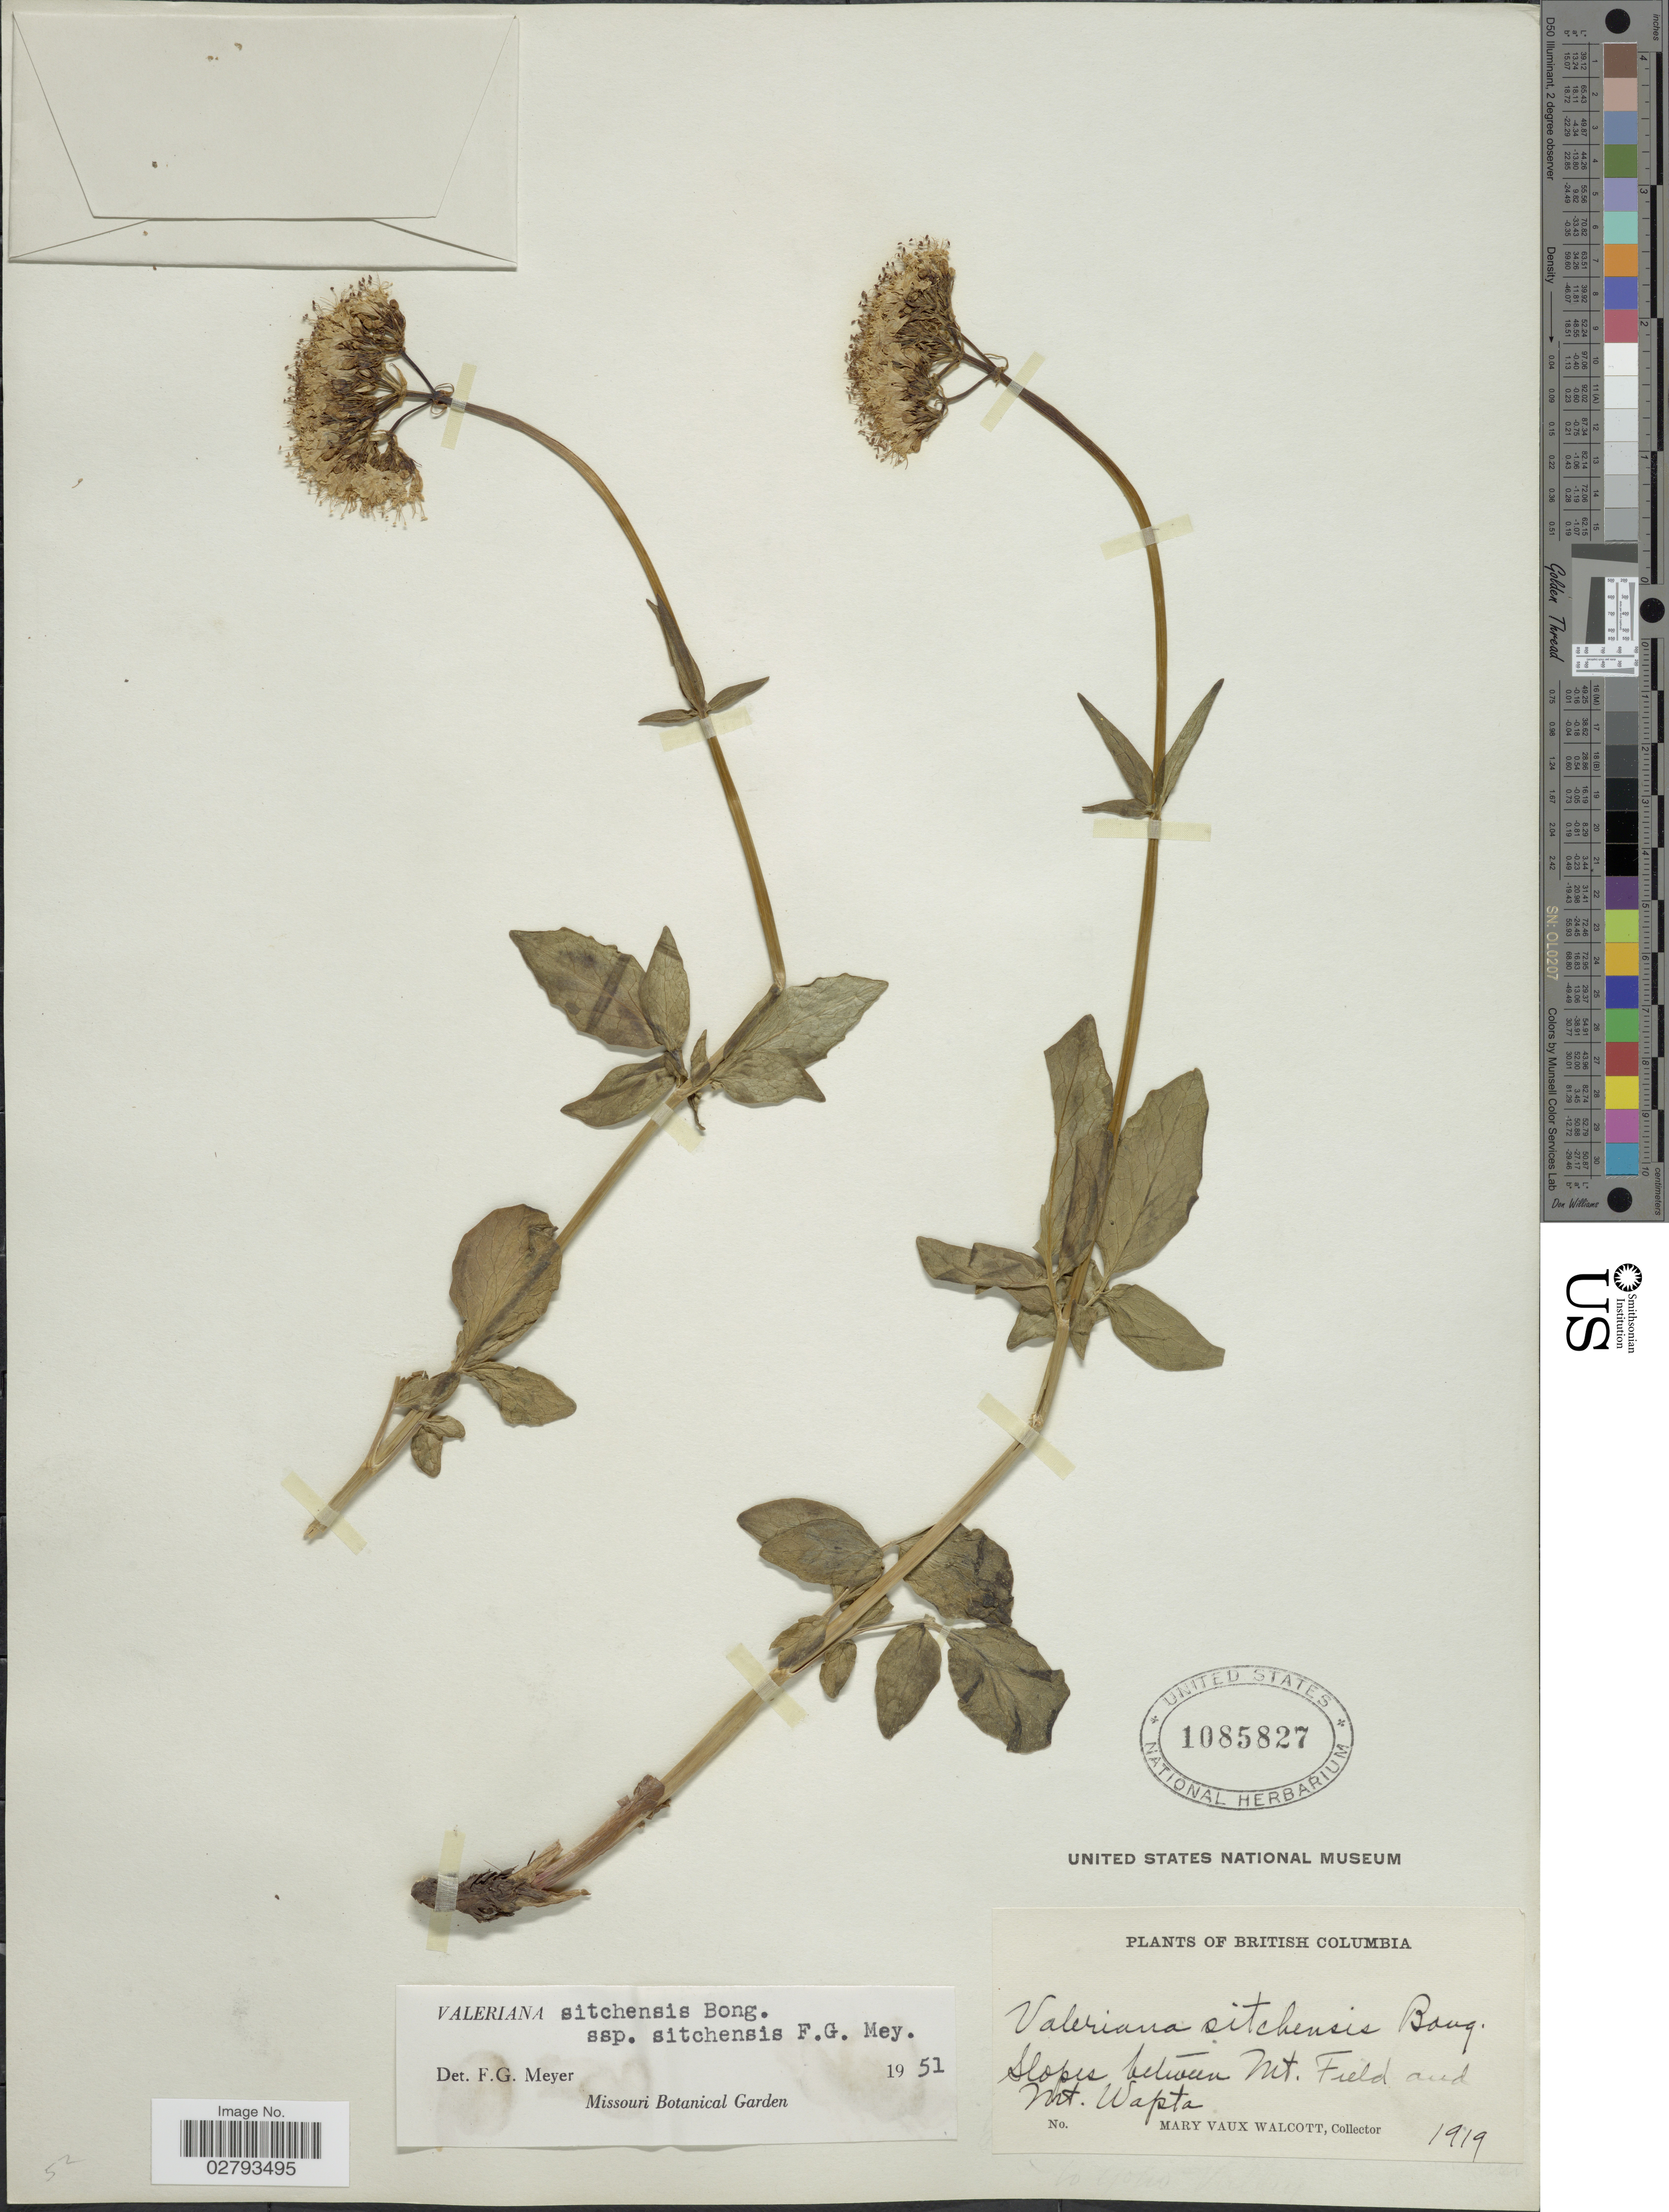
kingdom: Plantae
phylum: Tracheophyta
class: Magnoliopsida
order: Dipsacales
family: Caprifoliaceae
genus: Valeriana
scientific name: Valeriana sitchensis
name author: Bong.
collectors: M. Walcott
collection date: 1919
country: Canada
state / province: British Columbia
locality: Slopes between Mt. Field and Mt. Wapta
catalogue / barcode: US 1085827